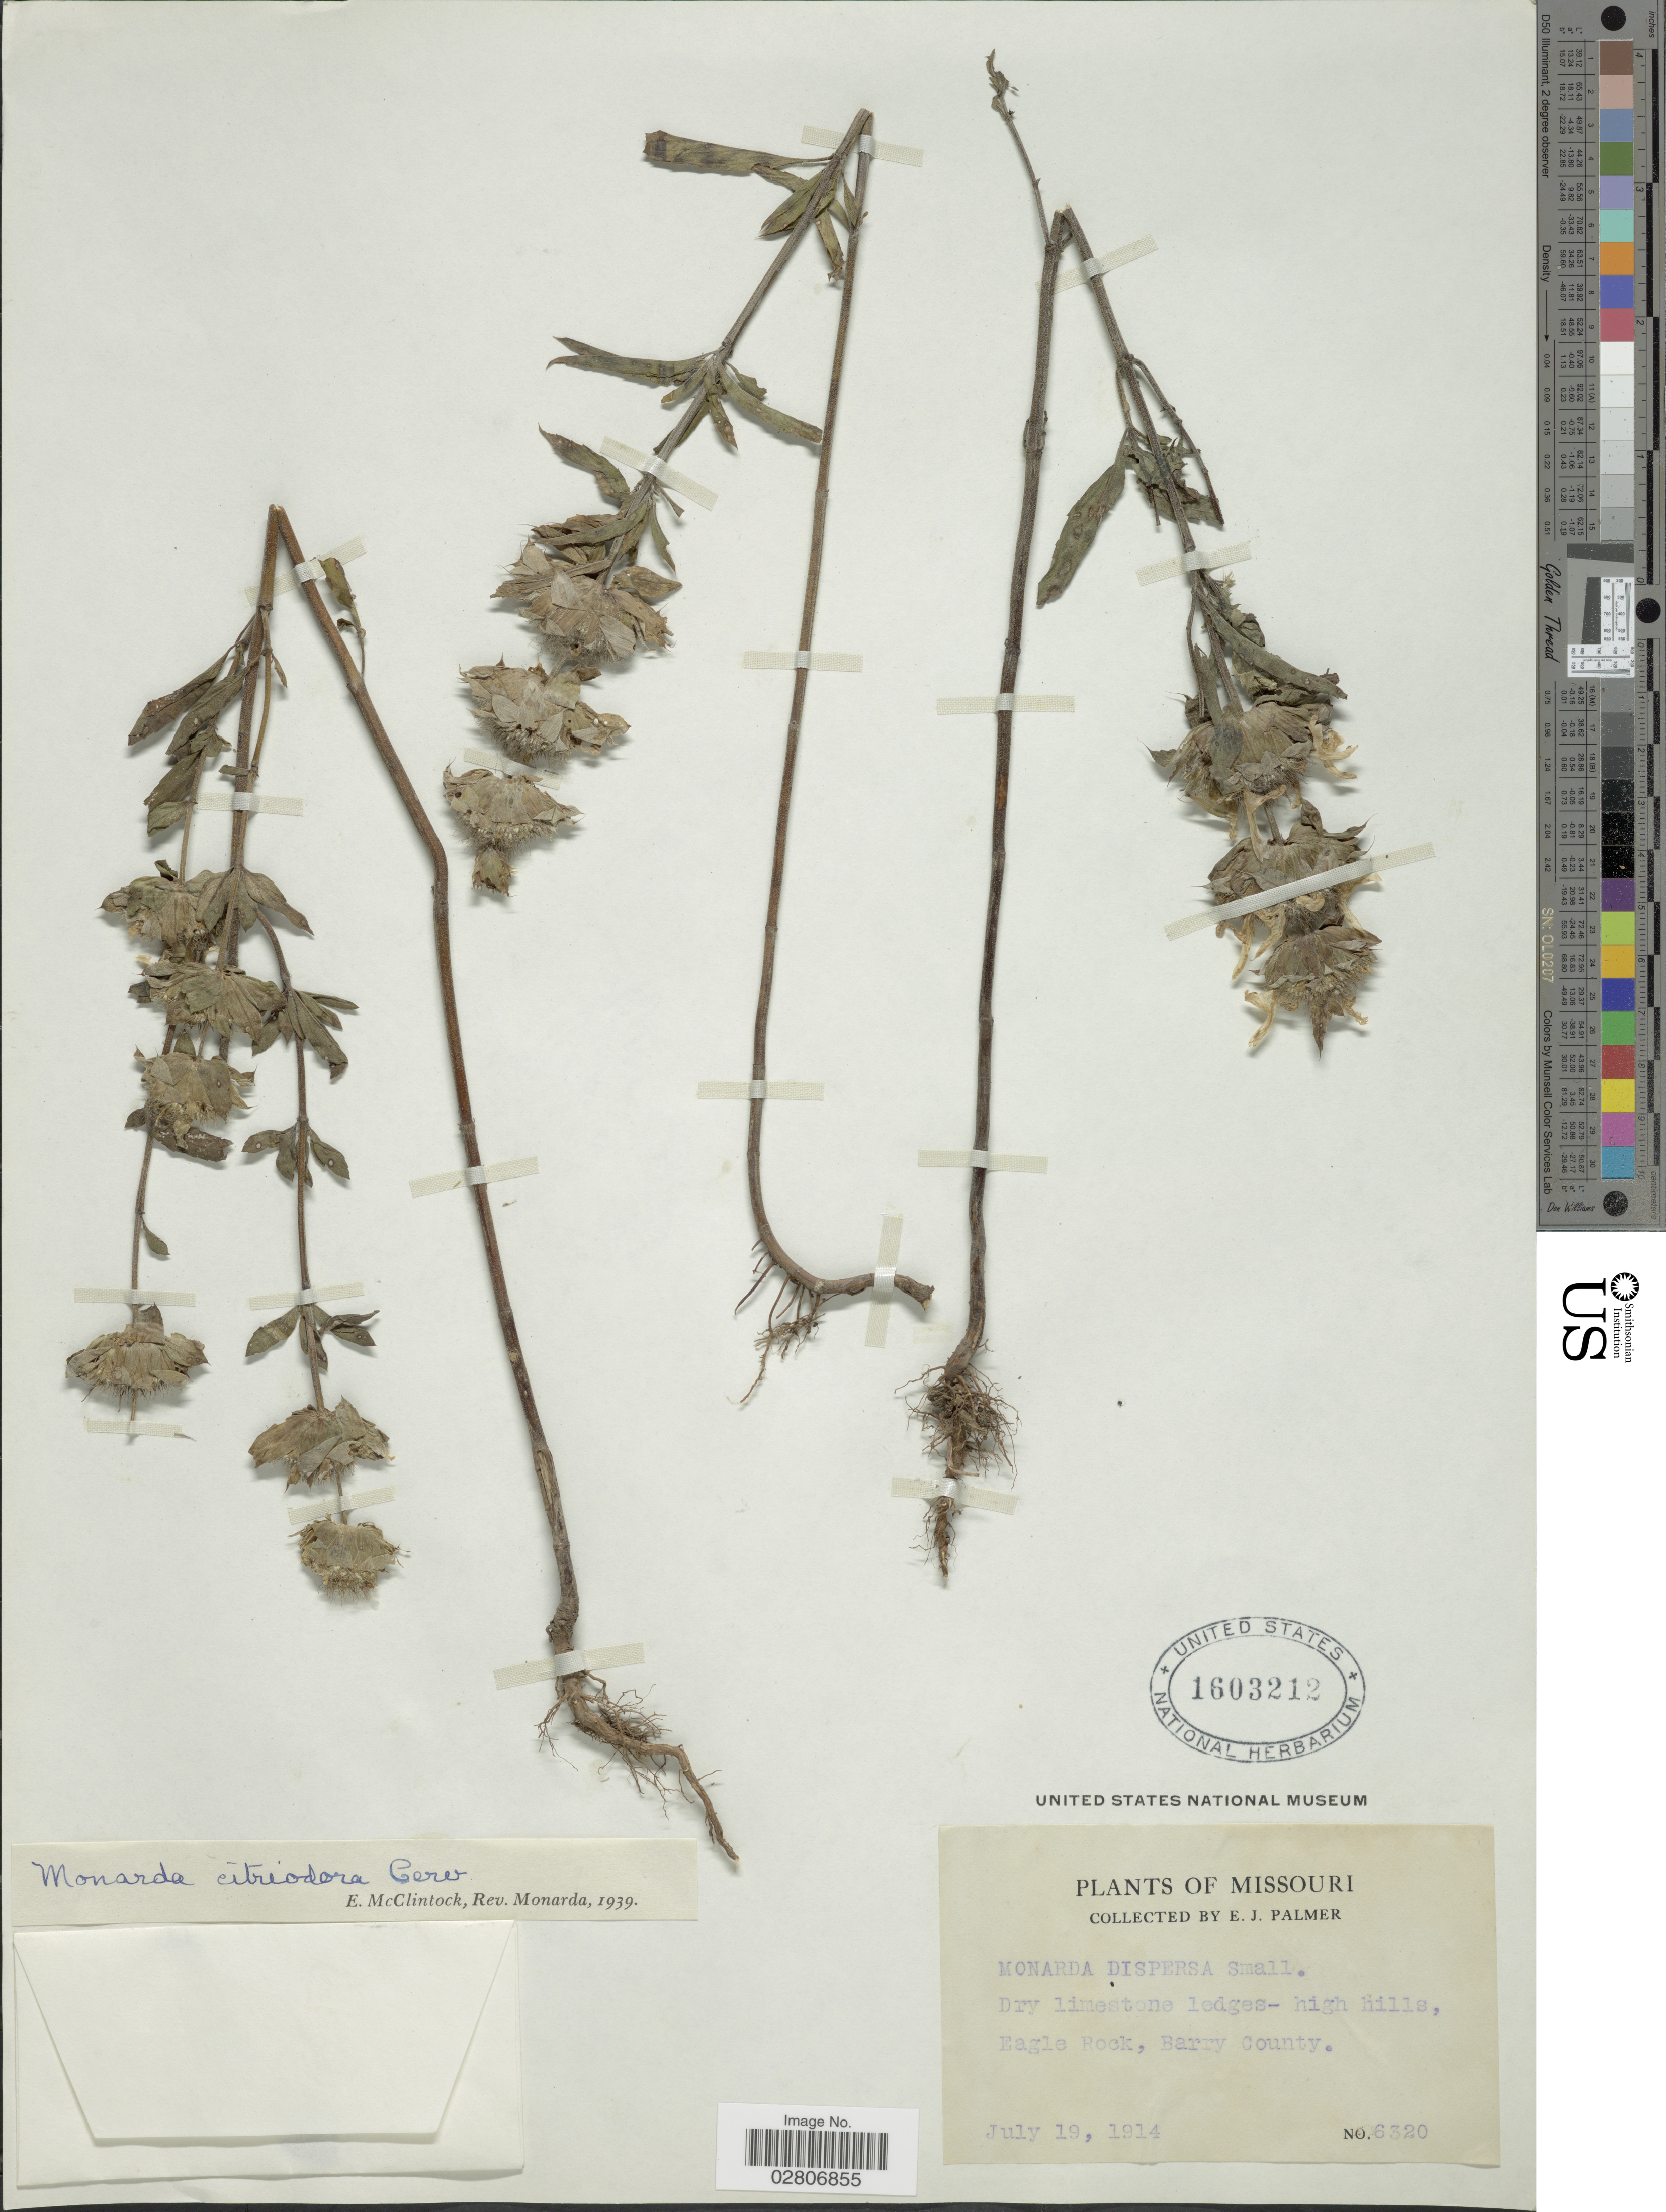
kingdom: Plantae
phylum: Tracheophyta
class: Magnoliopsida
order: Lamiales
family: Lamiaceae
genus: Monarda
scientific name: Monarda citriodora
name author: Cerv. ex Lag.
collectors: E. J. Palmer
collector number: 6320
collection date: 1914-07-19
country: United States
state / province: Missouri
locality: Eagle Rock, Barry County.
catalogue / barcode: US 1603212